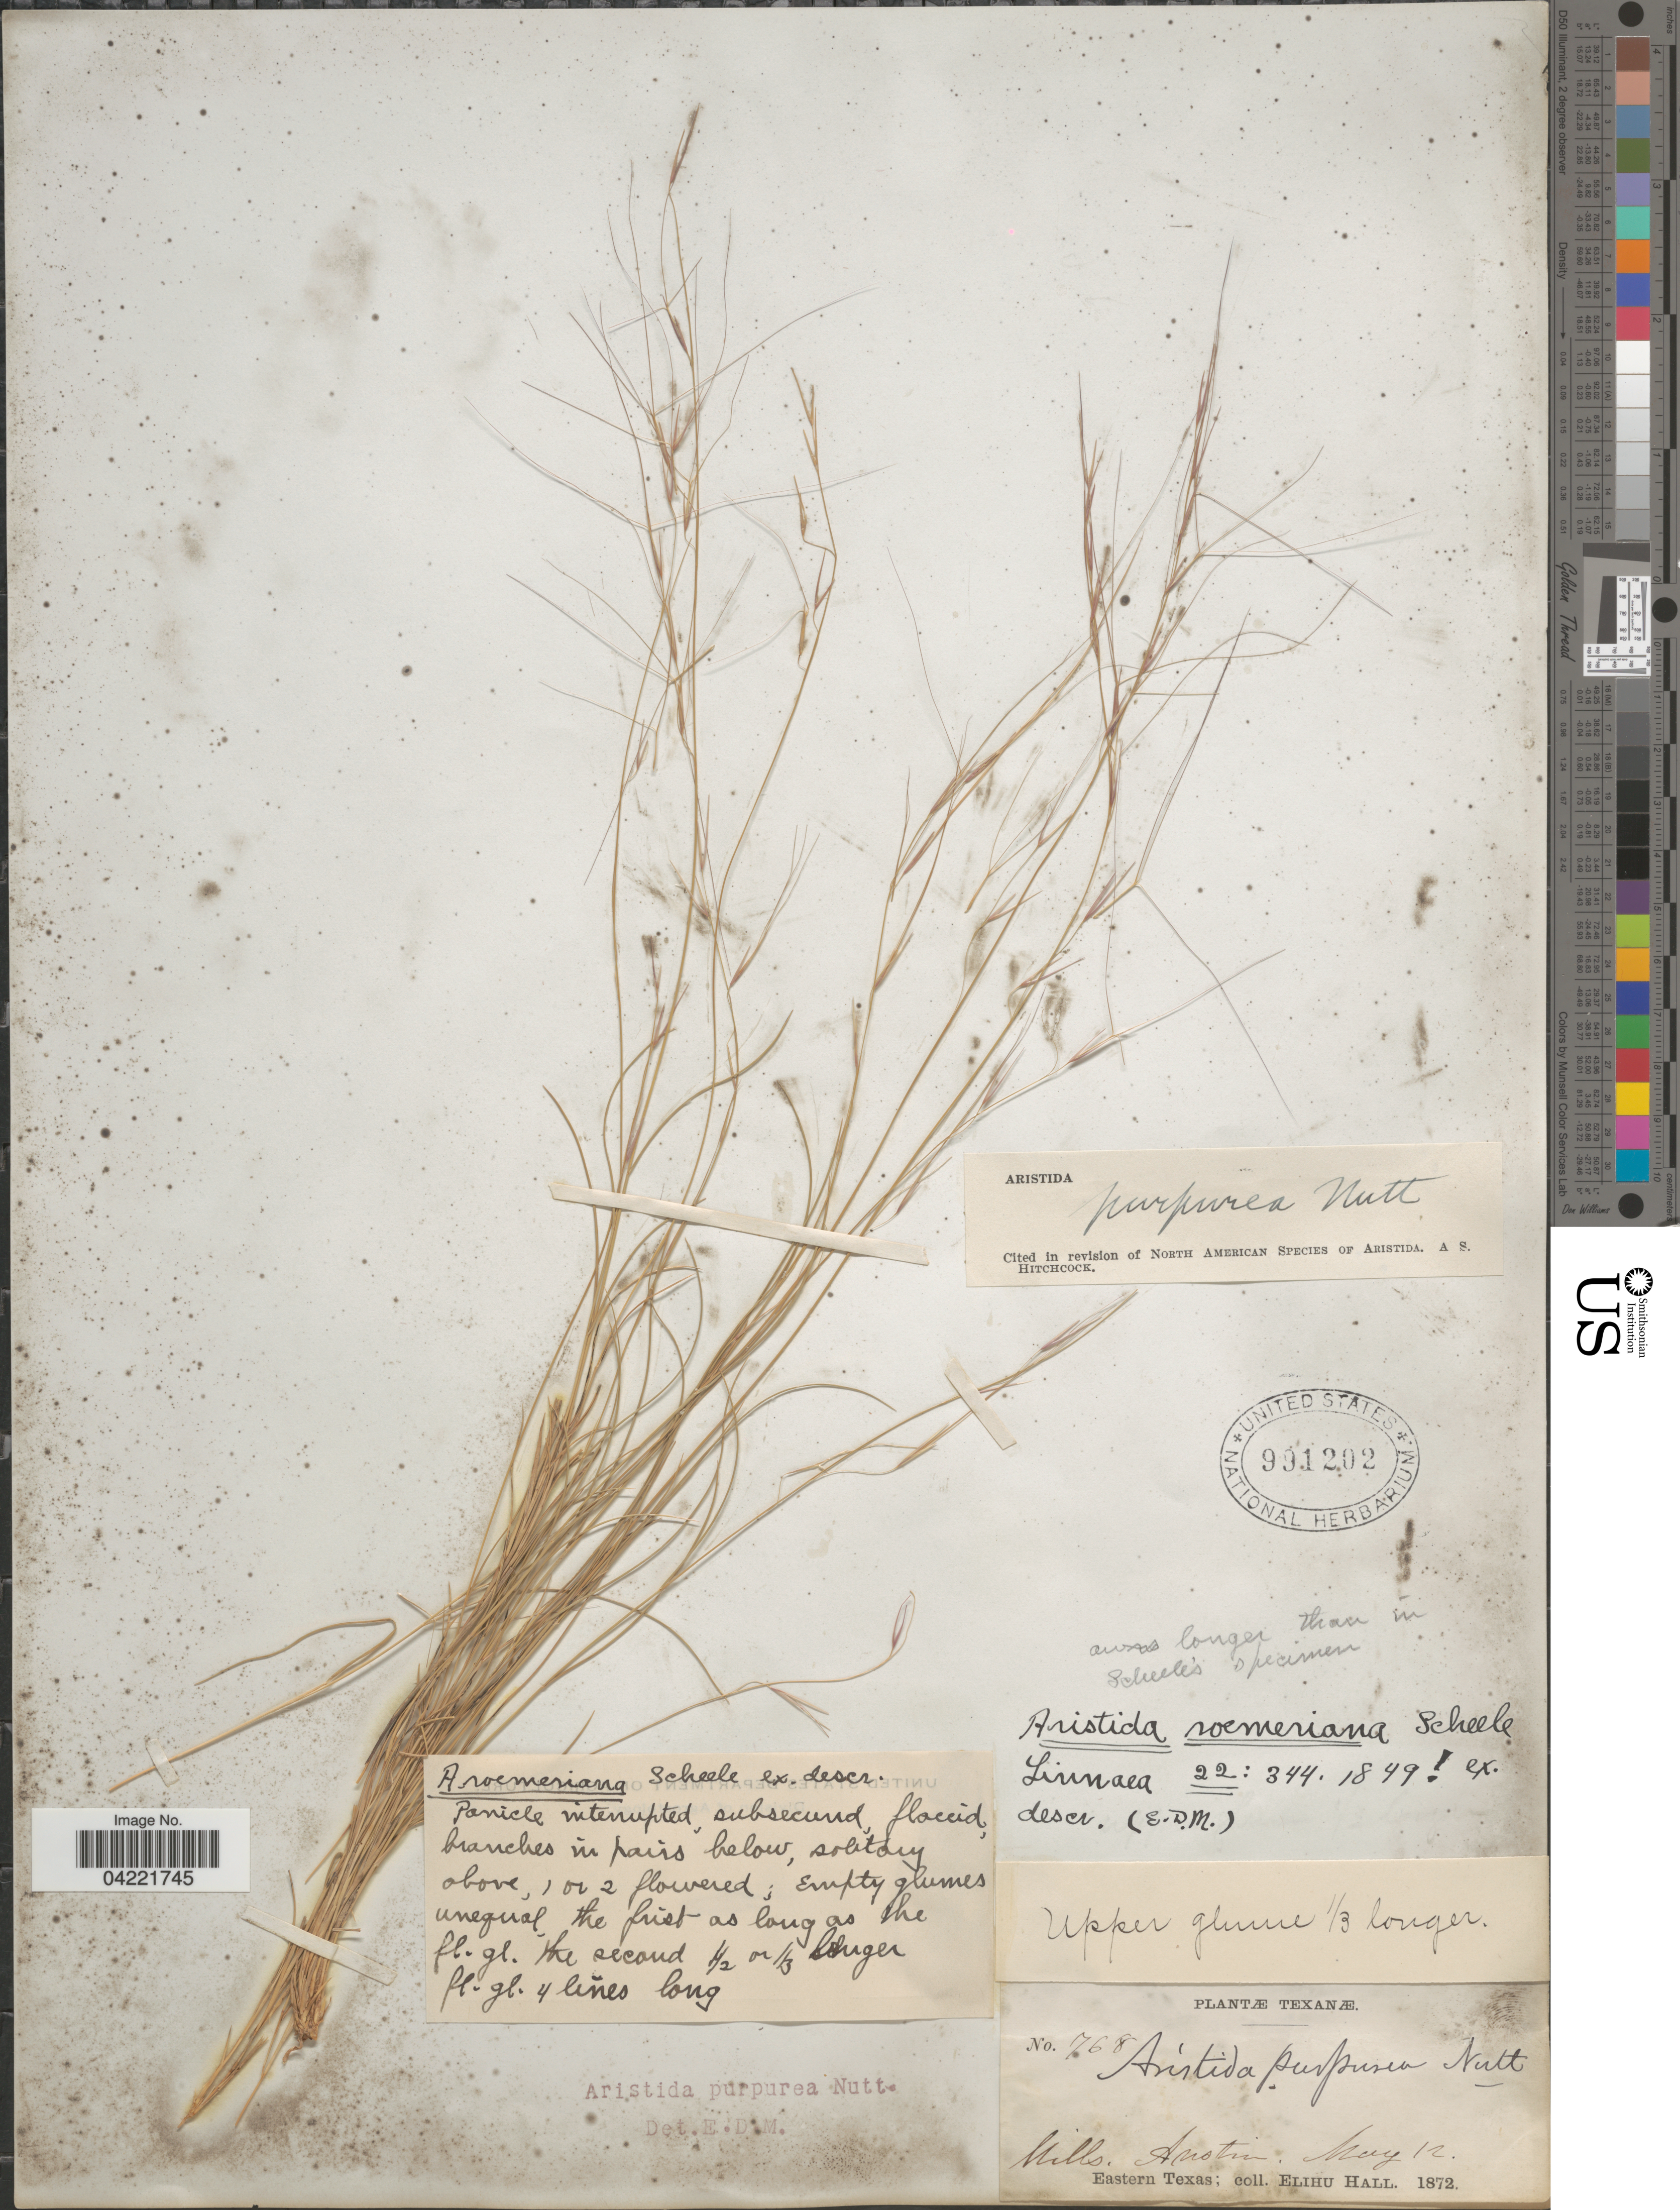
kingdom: Plantae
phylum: Tracheophyta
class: Liliopsida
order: Poales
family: Poaceae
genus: Aristida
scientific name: Aristida purpurea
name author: Nutt.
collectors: E. Hall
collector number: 768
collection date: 1872-05-12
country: United States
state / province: Texas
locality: Austin.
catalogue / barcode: US 991202